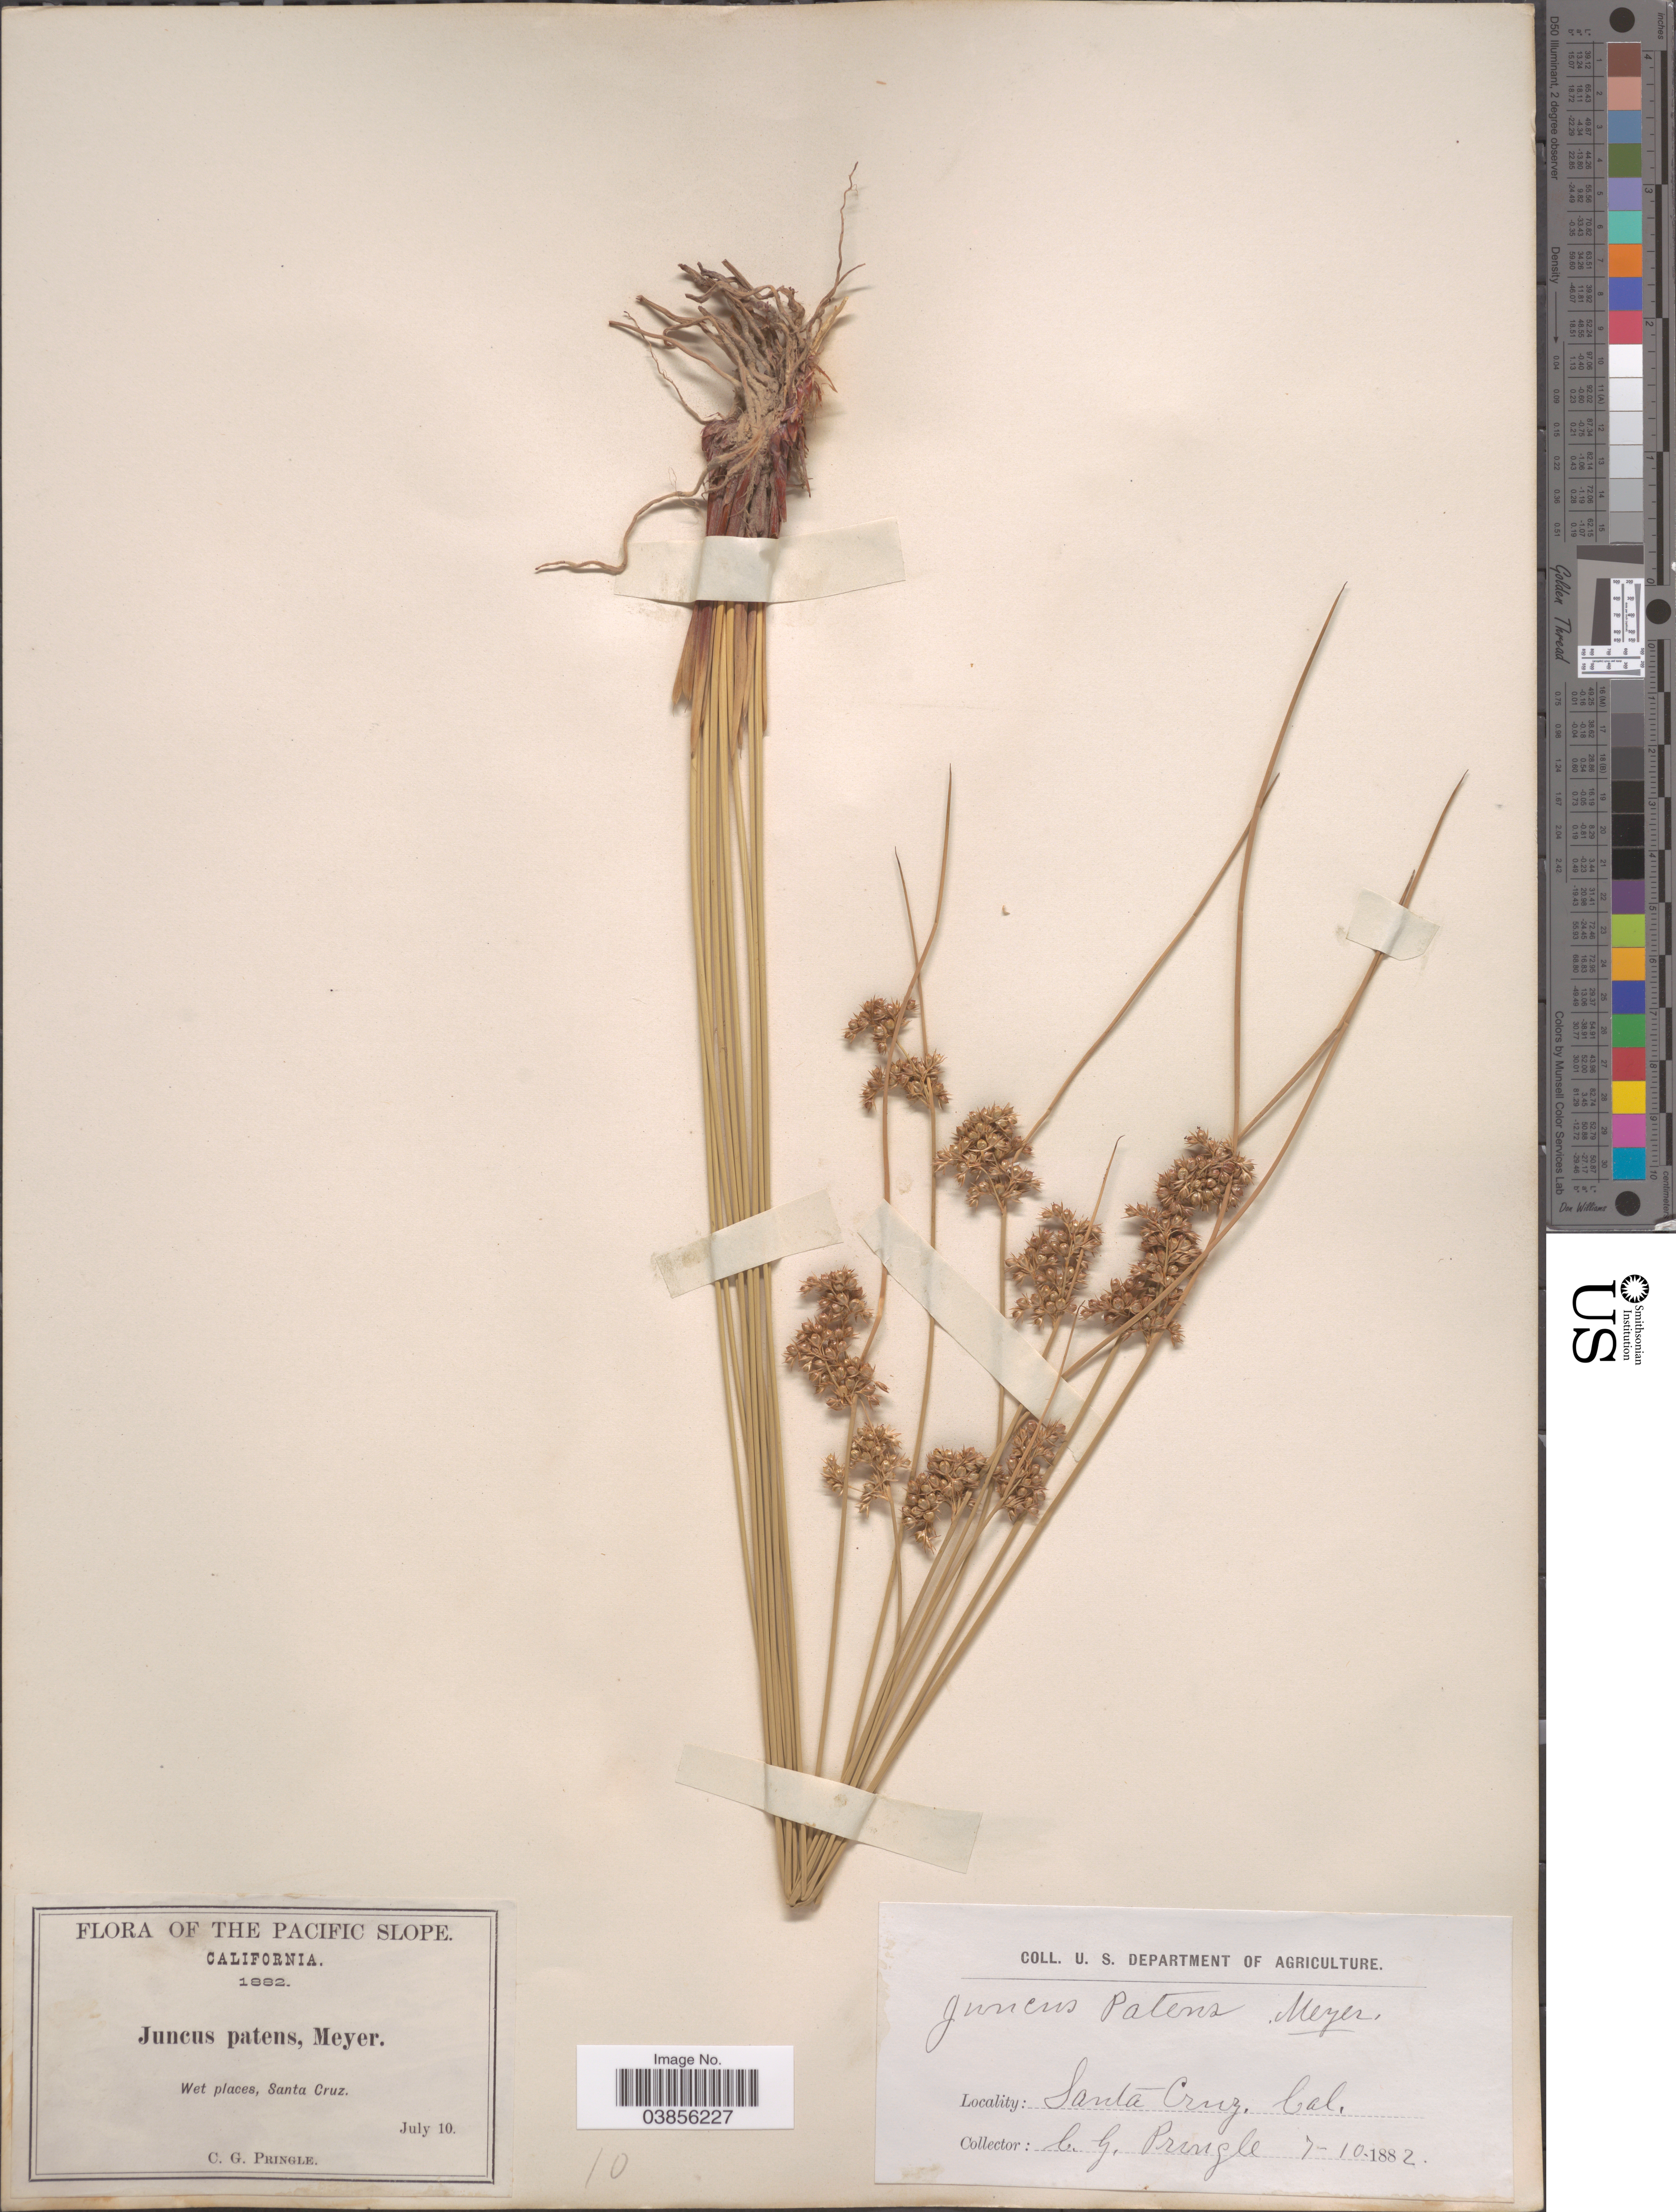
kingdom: Plantae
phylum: Tracheophyta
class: Liliopsida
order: Poales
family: Juncaceae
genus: Juncus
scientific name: Juncus patens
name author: E. Mey.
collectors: C. G. Pringle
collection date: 1882-07-10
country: United States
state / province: California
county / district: Santa Cruz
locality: The Pacific Slope. Santa Cruz.